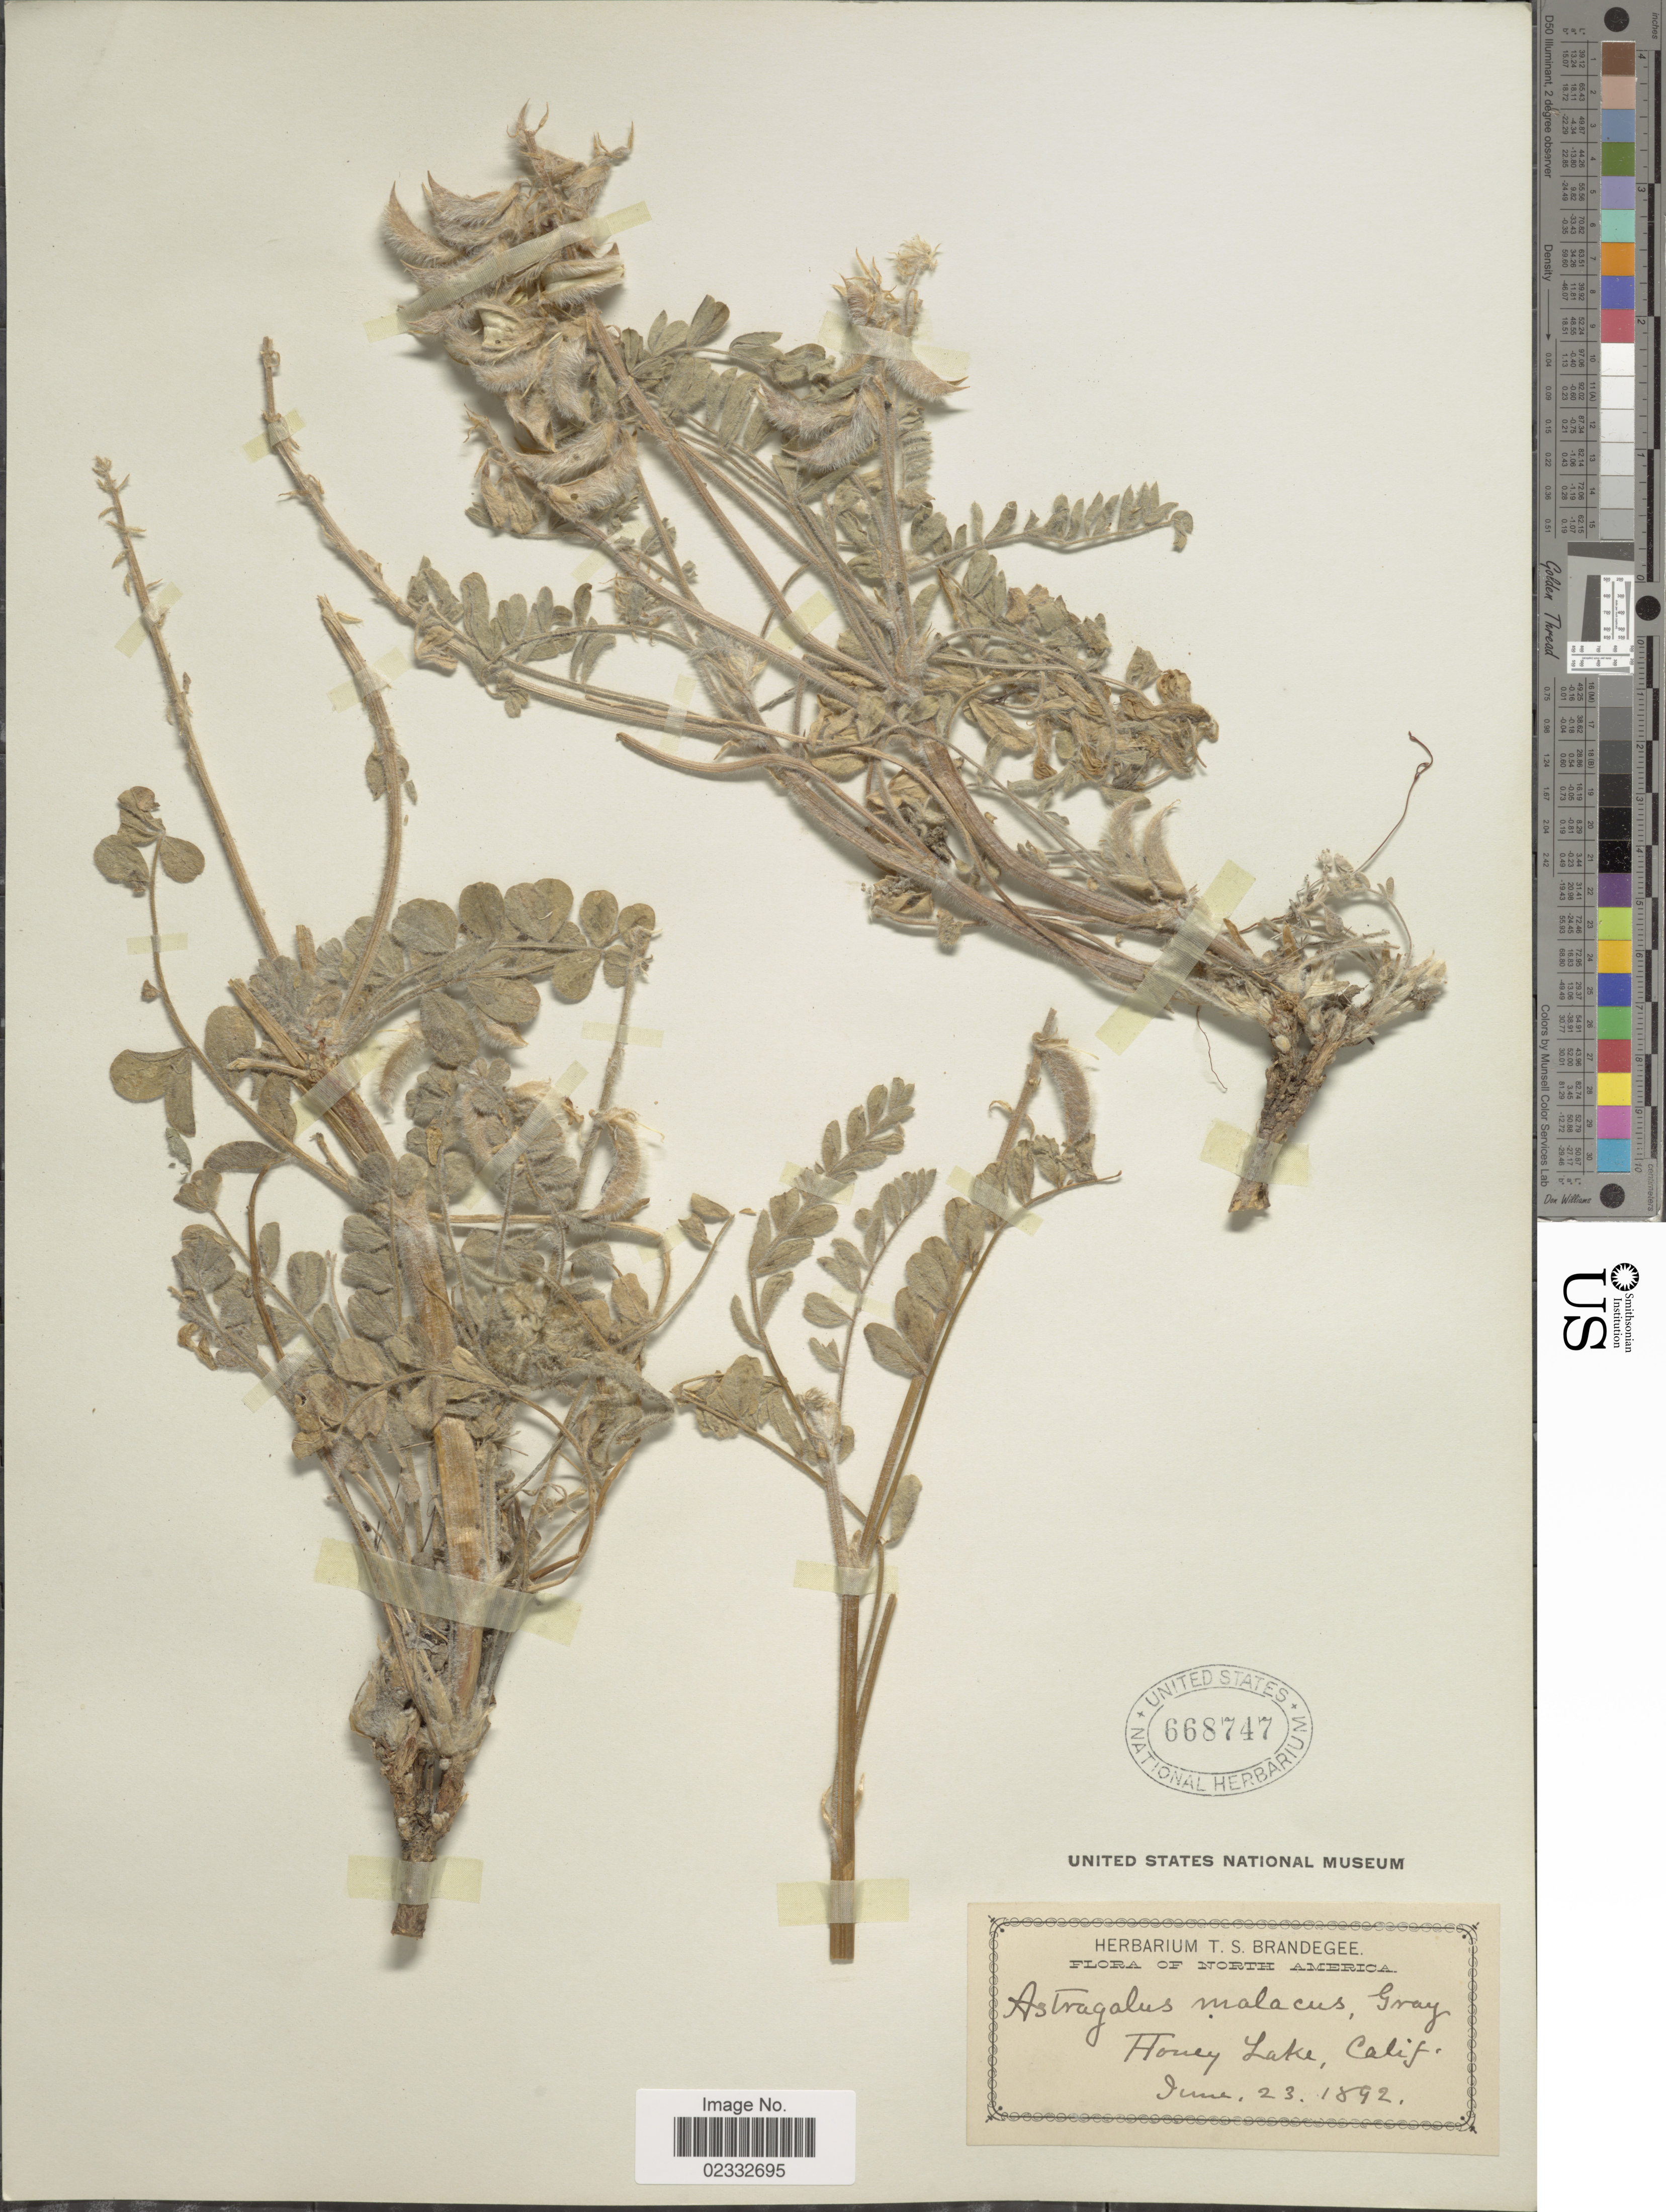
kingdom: Plantae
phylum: Tracheophyta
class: Magnoliopsida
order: Fabales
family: Fabaceae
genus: Astragalus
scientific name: Astragalus malacus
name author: A. Gray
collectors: ex herb. of T. S. Brandegee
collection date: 1892-06-23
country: United States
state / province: California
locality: Honey Lake, North America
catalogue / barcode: US 668747